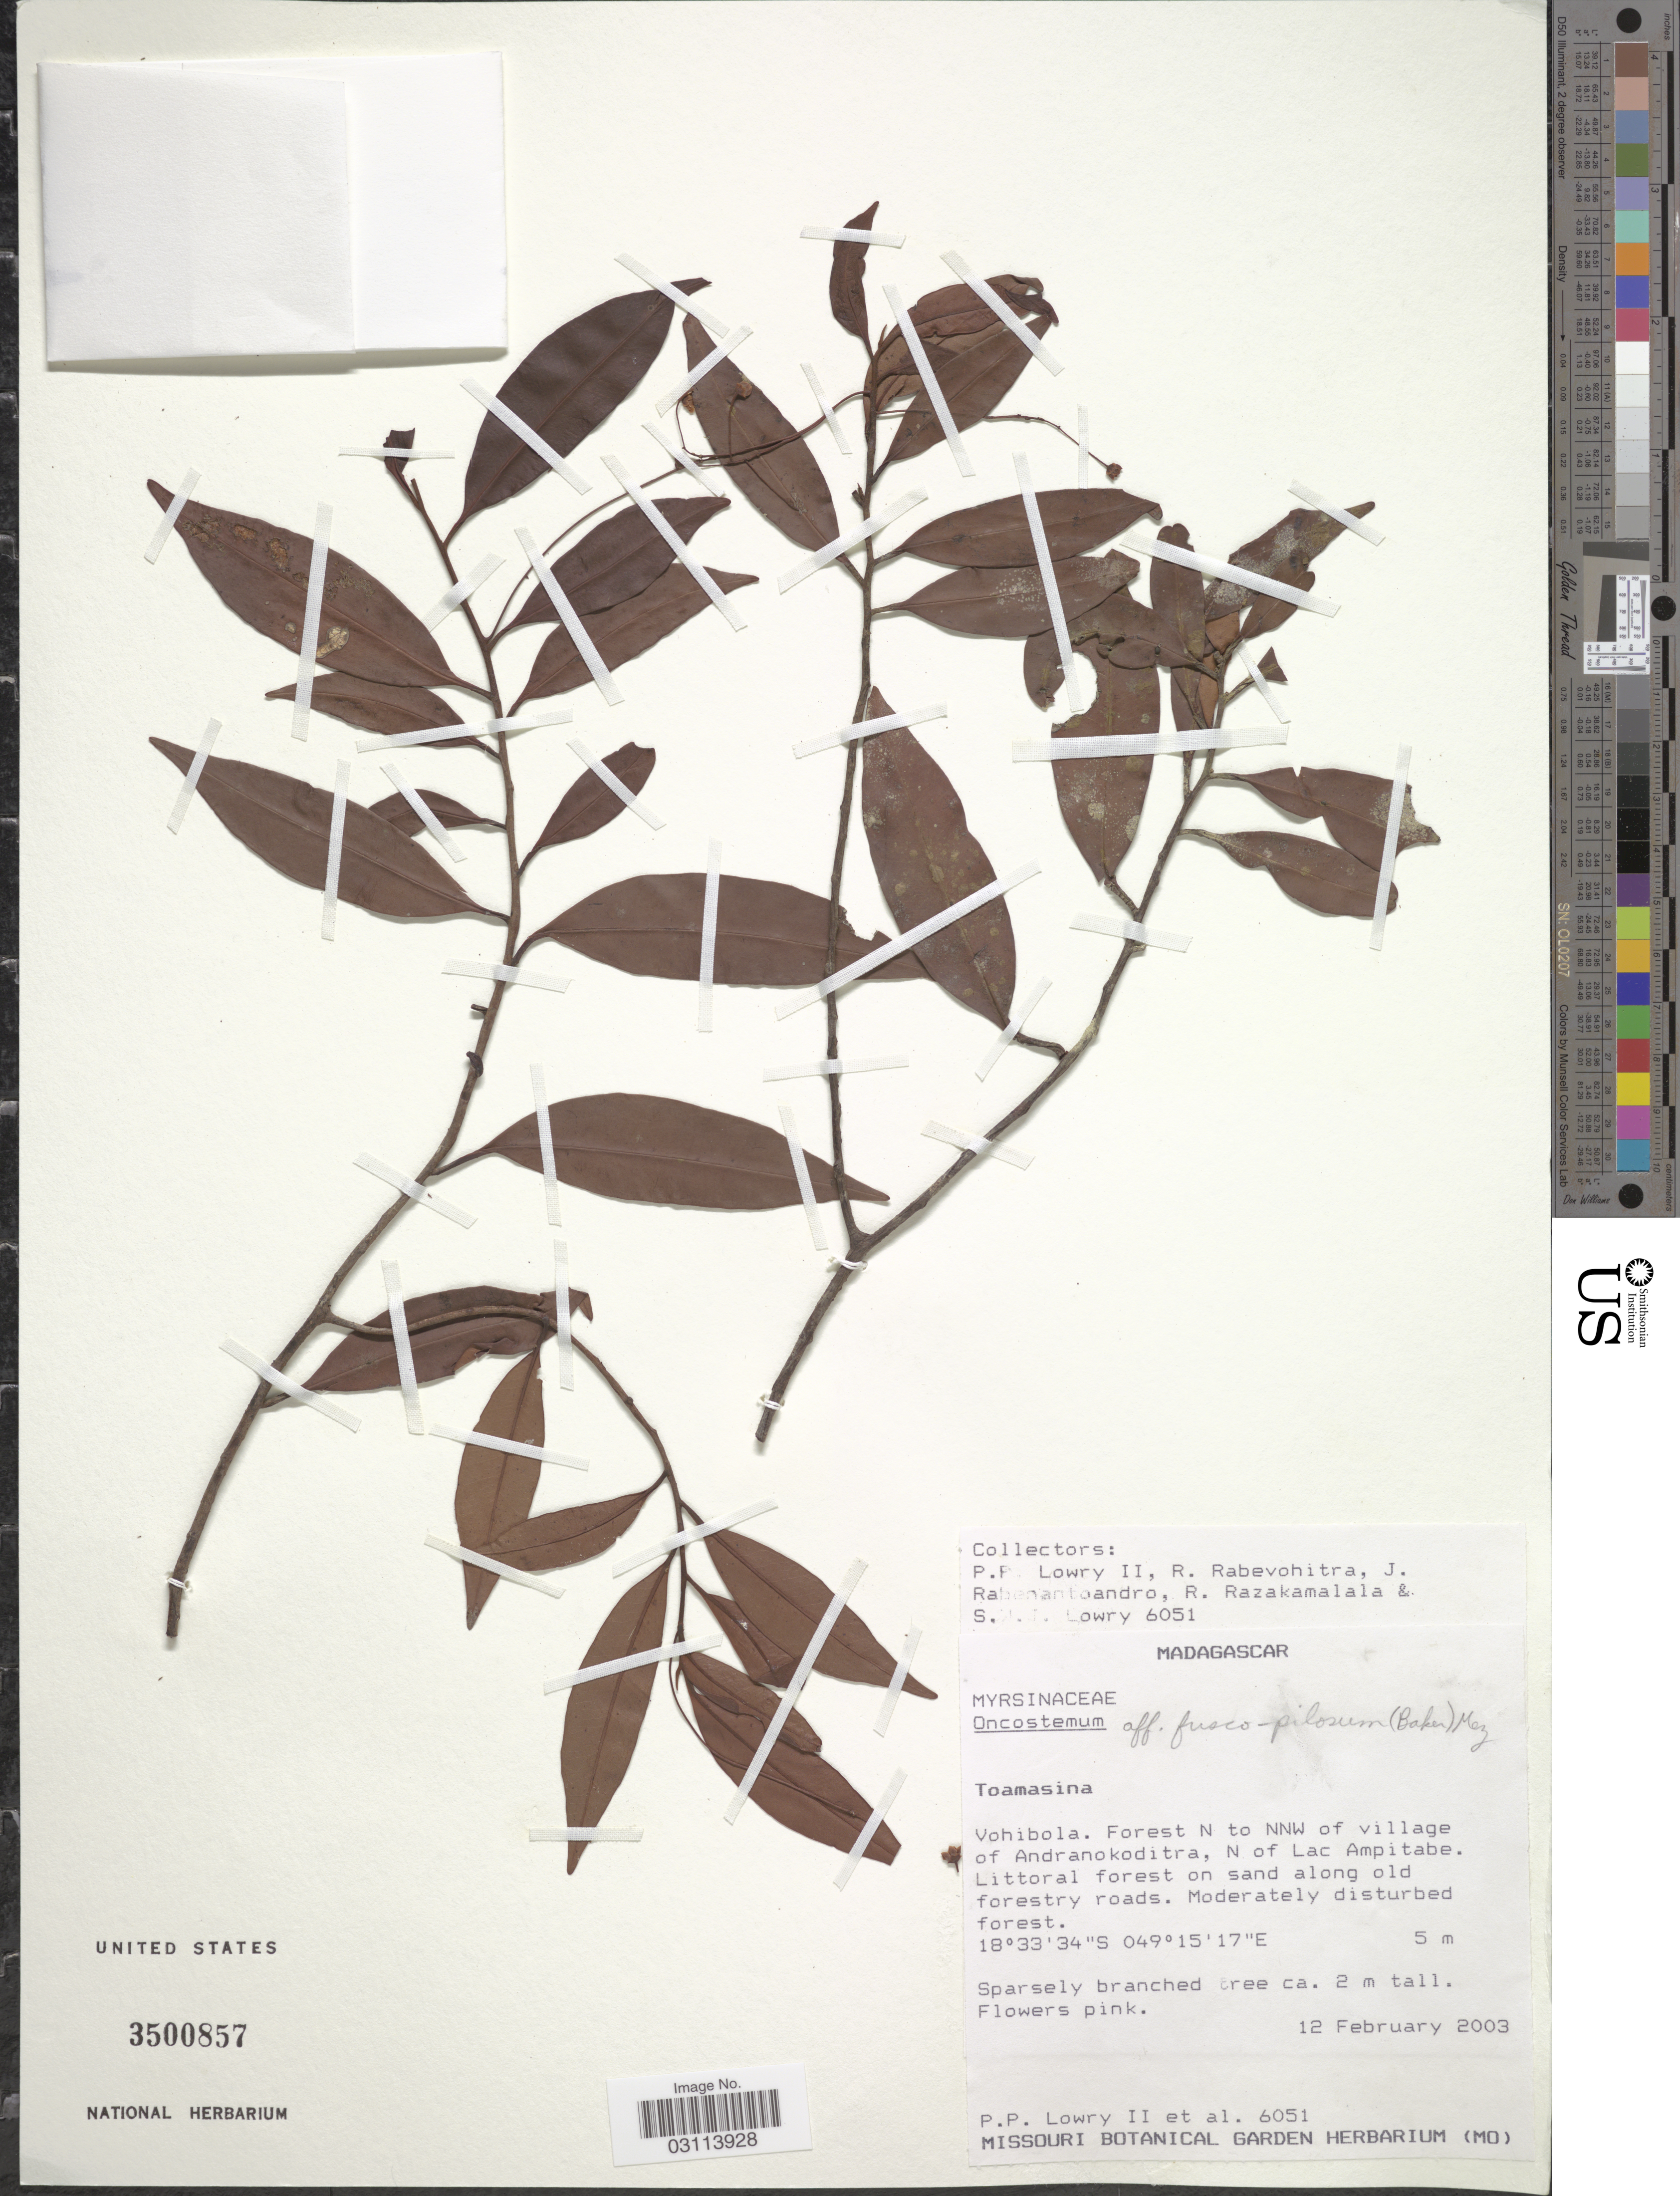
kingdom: Plantae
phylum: Tracheophyta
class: Magnoliopsida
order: Ericales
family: Primulaceae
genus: Oncostemum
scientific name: Oncostemum fusco-pilosum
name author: (Baker) Mez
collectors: P. P. Lowry & et al.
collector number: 6051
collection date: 2003-02-12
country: Madagascar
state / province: Atsinanana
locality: Vohibola. Forest N to NNW of village of Andranokoditra, N of Lac Ampitabe.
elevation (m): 5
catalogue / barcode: US 3500857